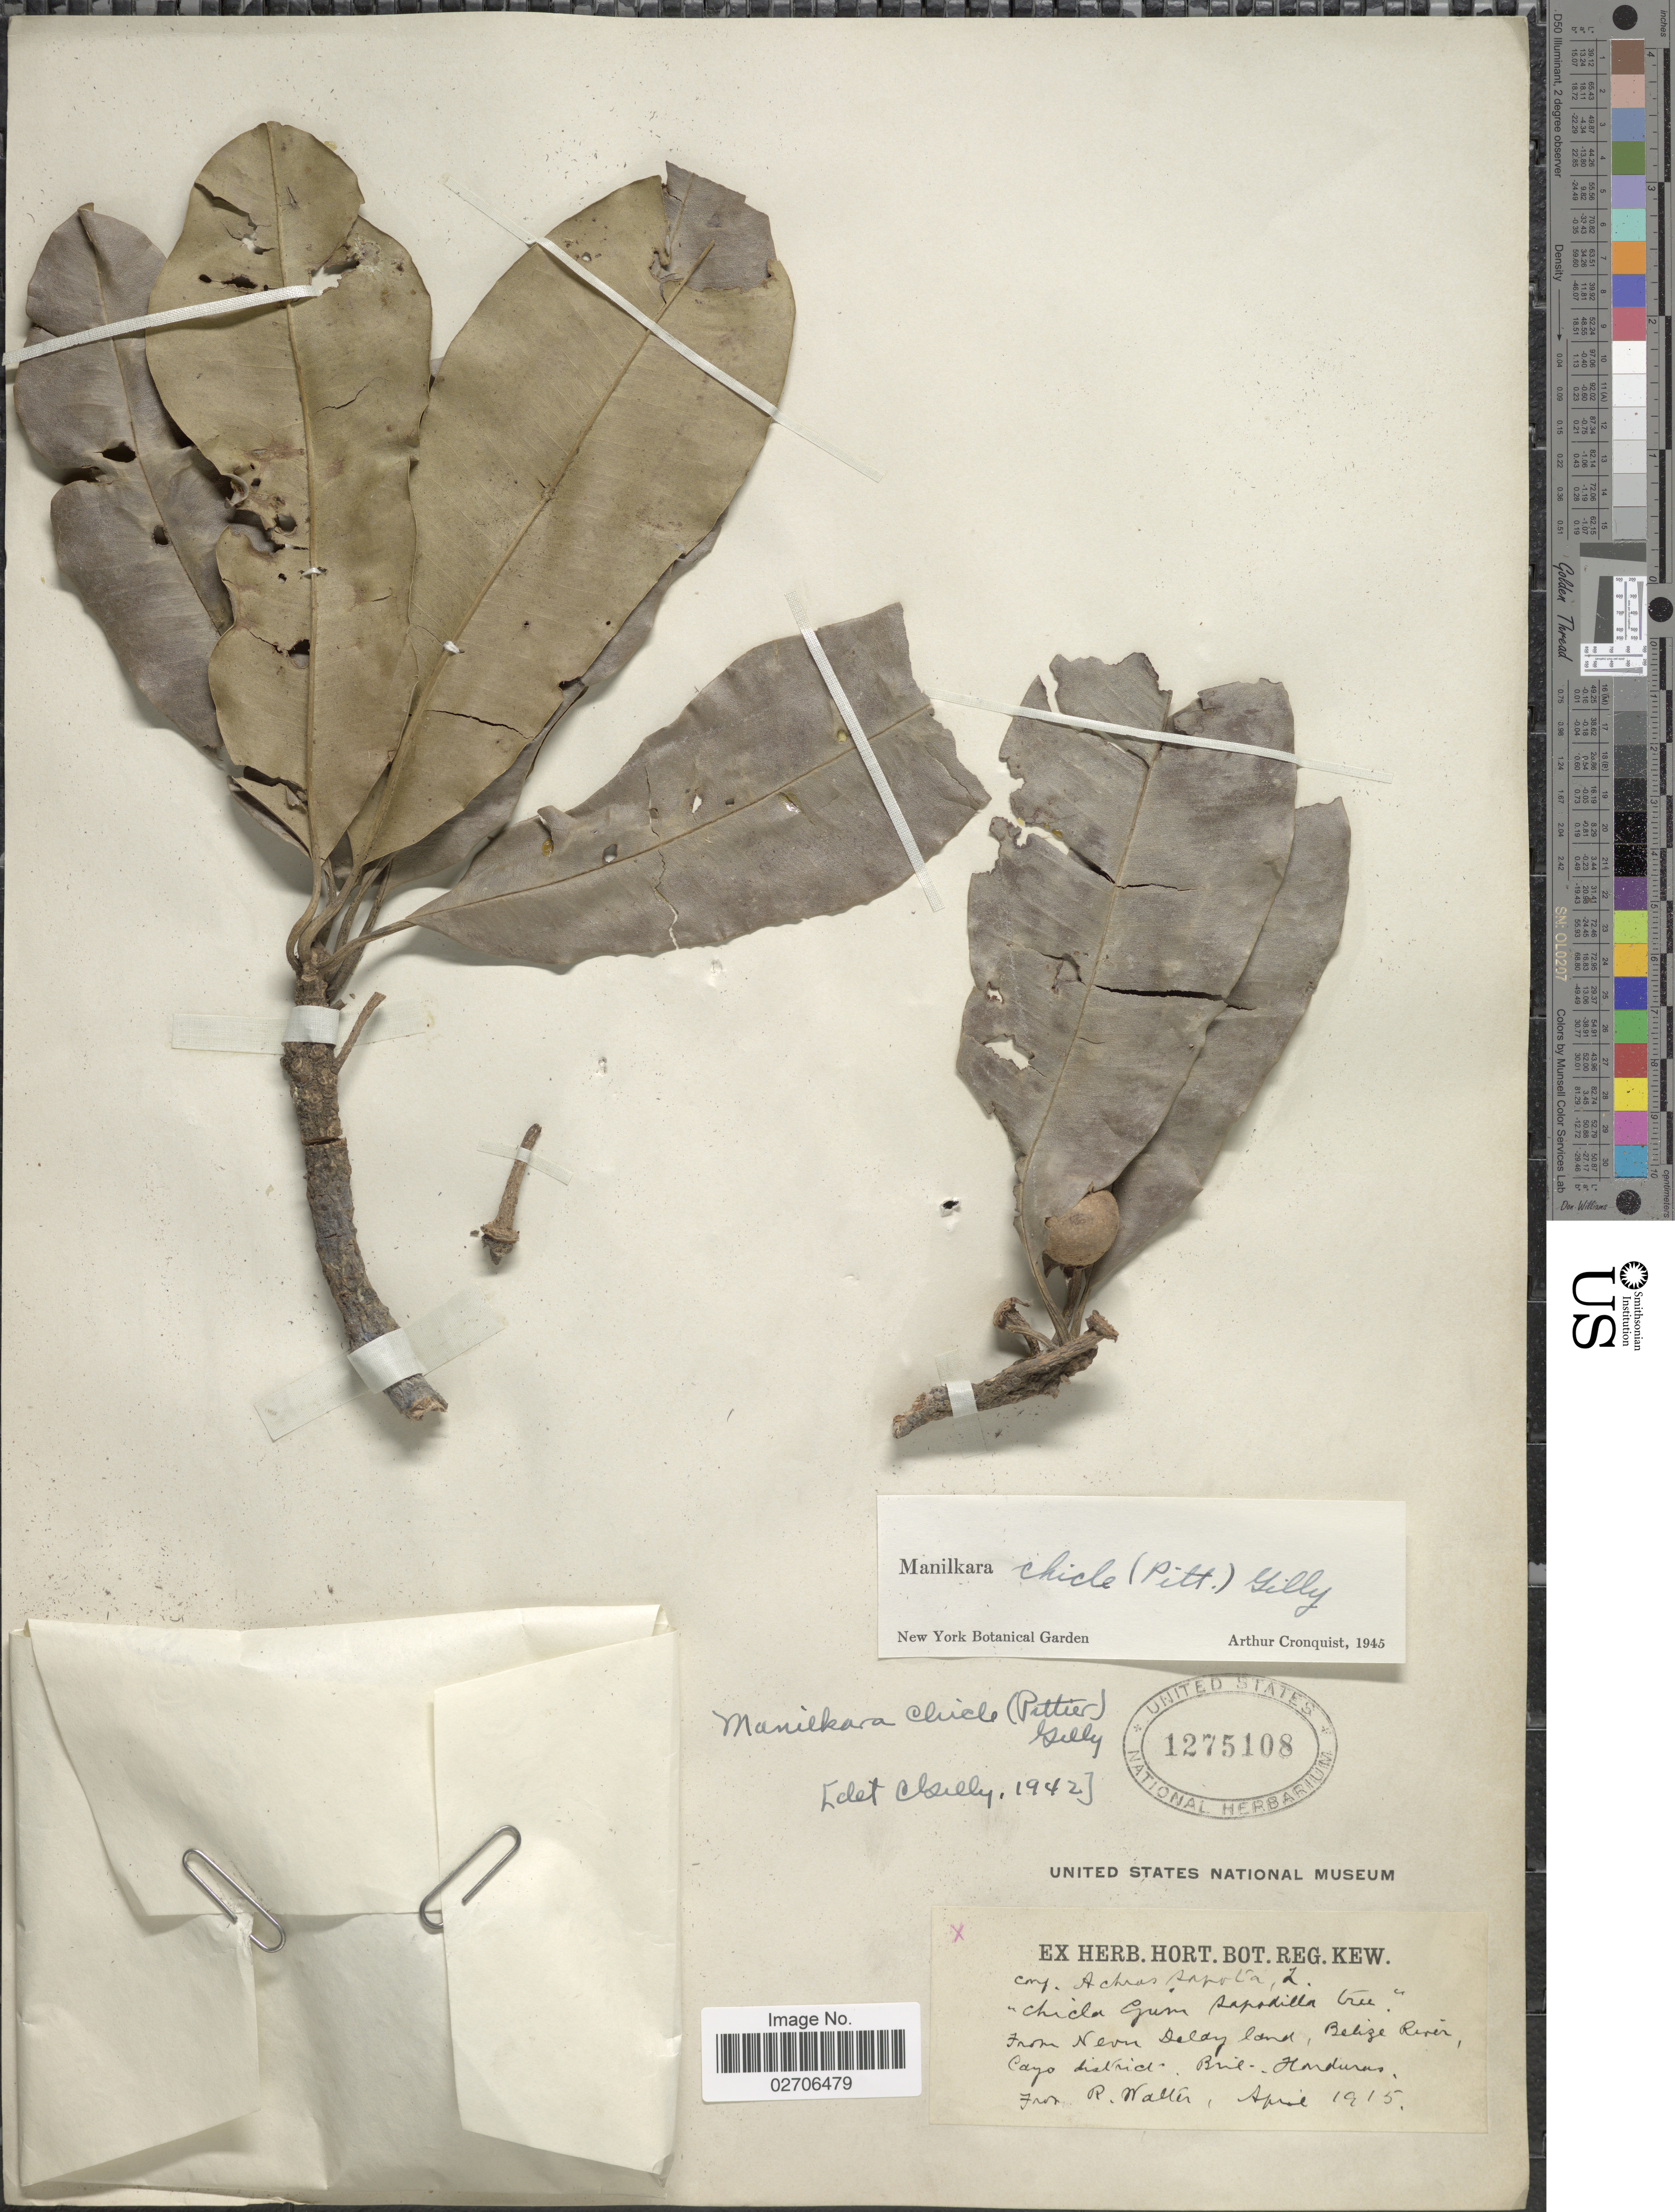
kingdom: Plantae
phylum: Tracheophyta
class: Magnoliopsida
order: Ericales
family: Sapotaceae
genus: Manilkara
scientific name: Manilkara chicle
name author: (Pittier) Gilly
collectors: R. Walter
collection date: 1915-04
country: Belize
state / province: Cayo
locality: From Never Delay land, Belize River, Cayo District, Brit. Honduras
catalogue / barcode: US 1275108